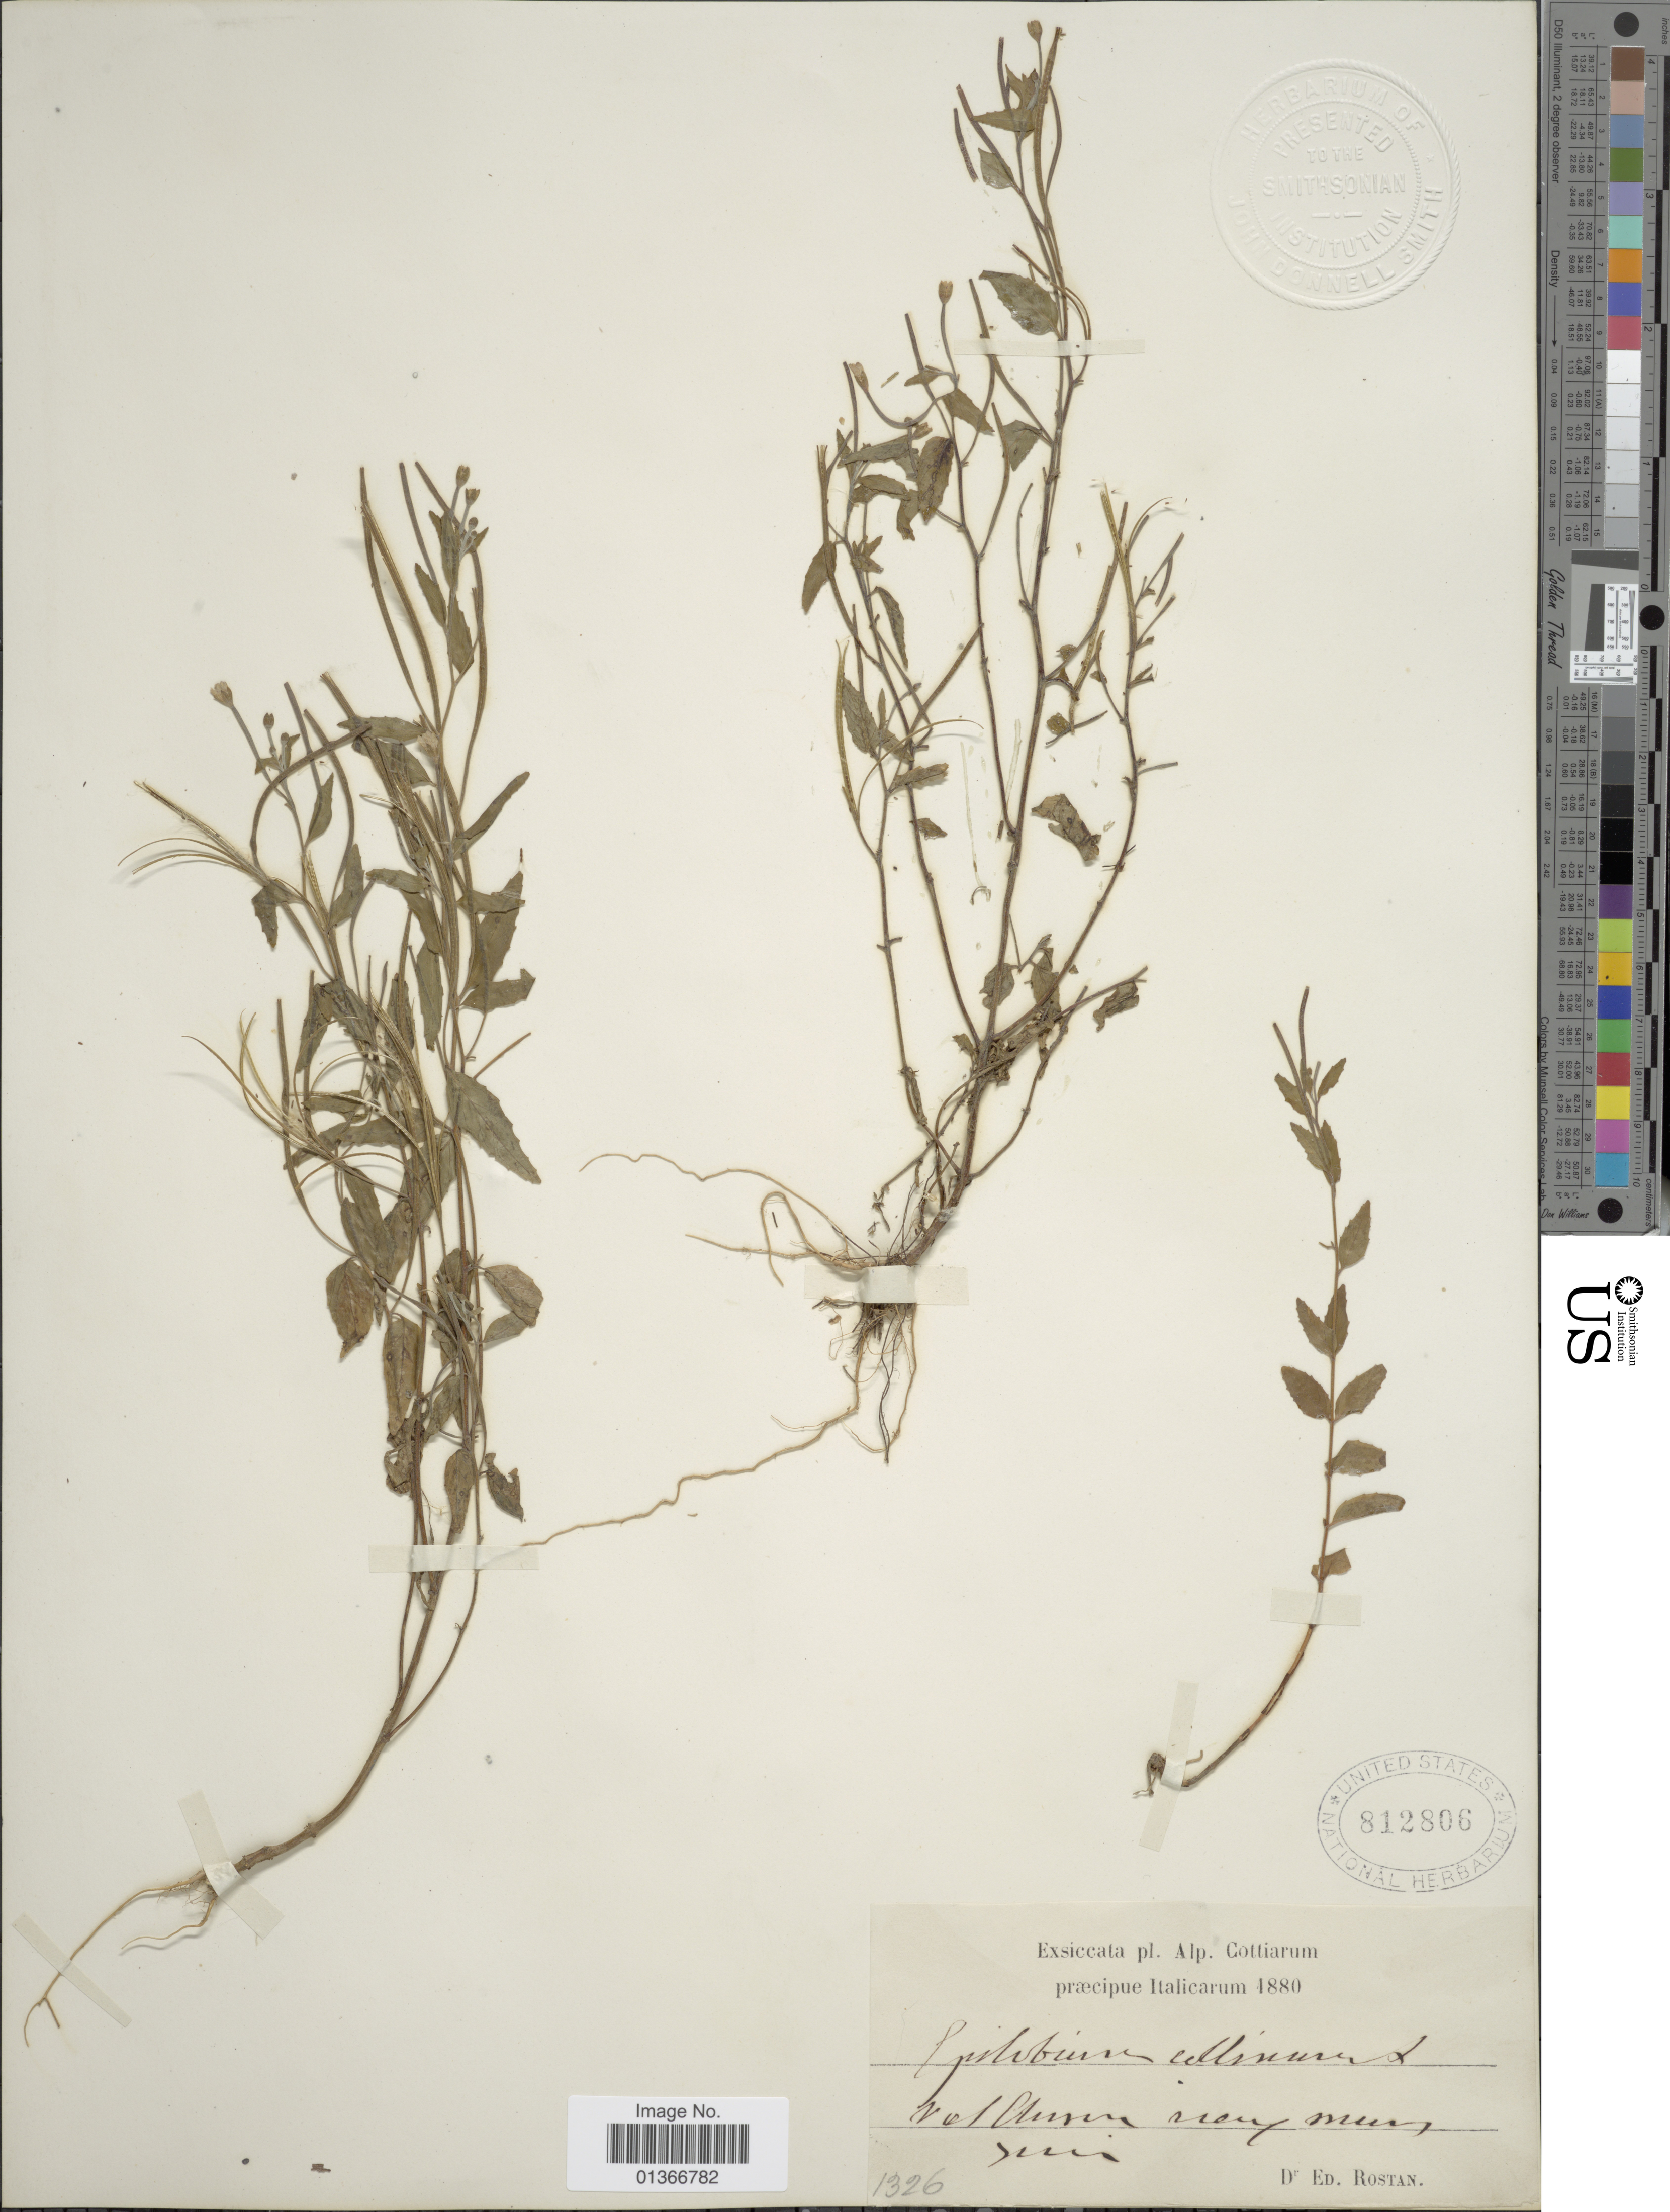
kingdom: Plantae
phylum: Tracheophyta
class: Magnoliopsida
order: Myrtales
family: Onagraceae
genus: Epilobium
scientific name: Epilobium collinum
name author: C.C. Gmel.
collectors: E. Rostan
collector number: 1326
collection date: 1880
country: Italy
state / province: Piedmont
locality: Alp. Cottiarum [Alps Cottian]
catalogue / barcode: US 812806